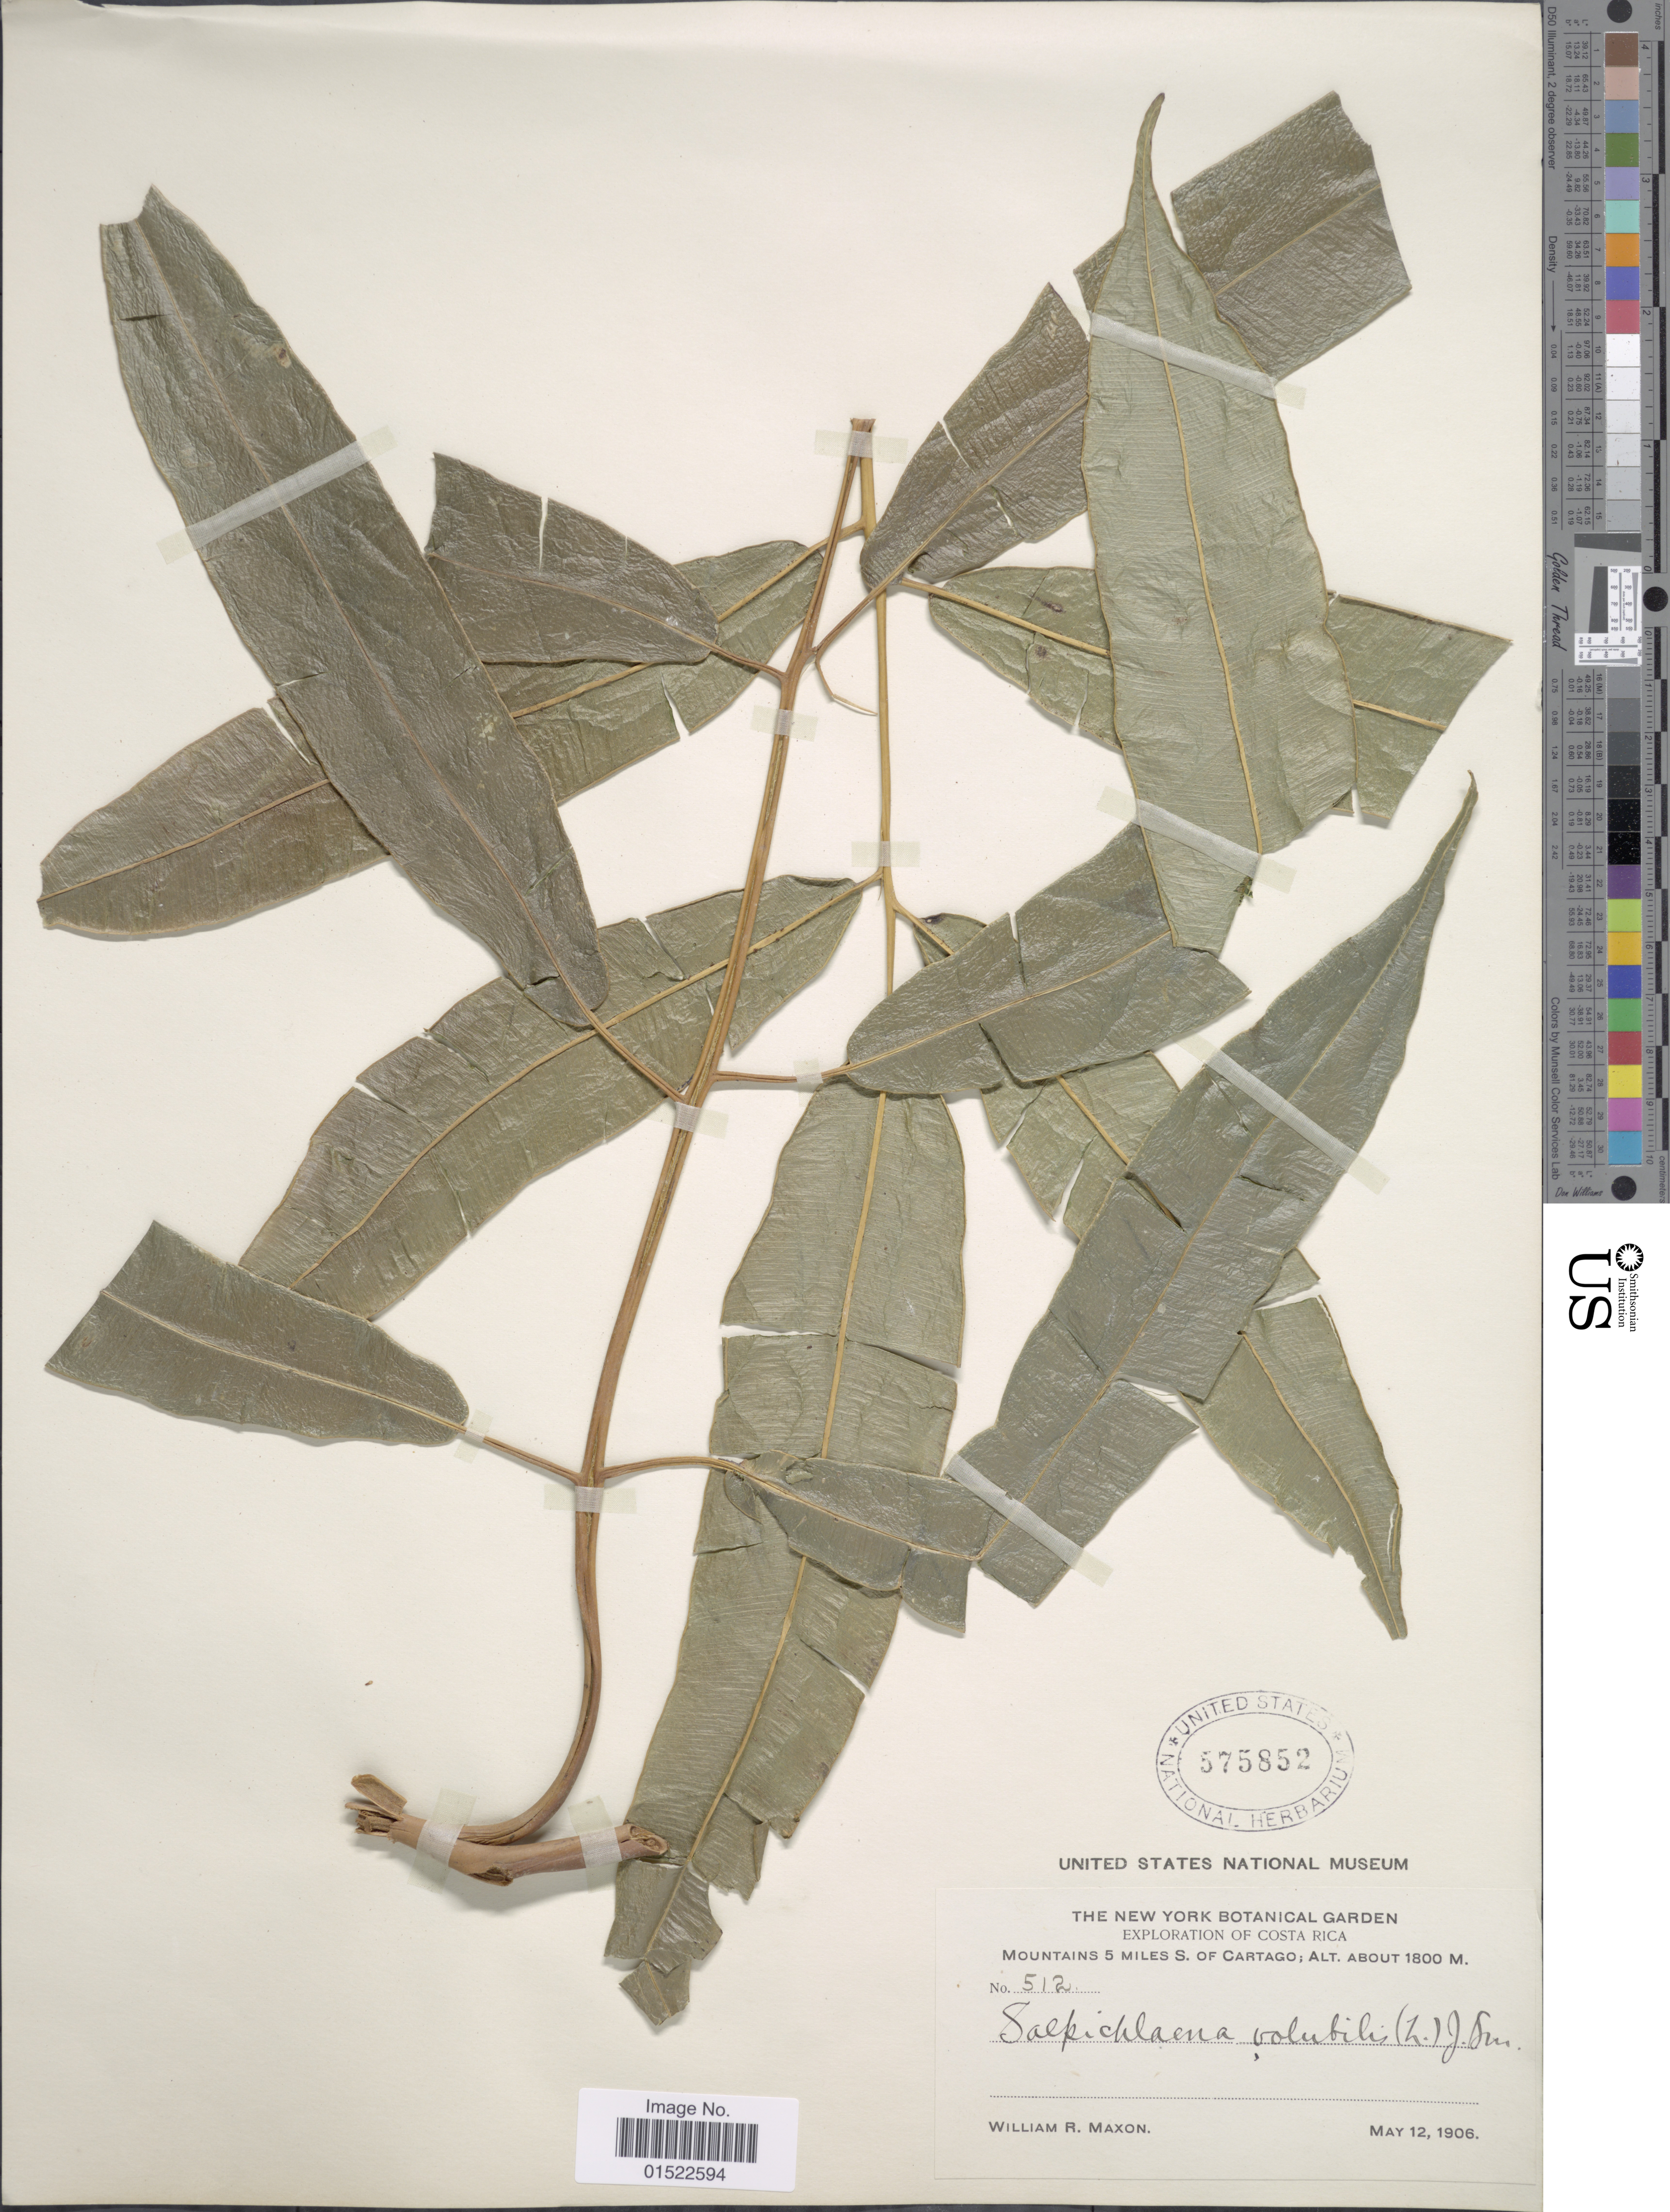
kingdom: Plantae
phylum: Tracheophyta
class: Polypodiopsida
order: Polypodiales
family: Blechnaceae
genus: Salpichlaena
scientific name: Salpichlaena volubilis subsp. thalassica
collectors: W. R. Maxon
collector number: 512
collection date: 1906-05-12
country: Costa Rica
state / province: Cartago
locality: Costa Rica, Mountains 5 miles S. of Cartago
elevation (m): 1800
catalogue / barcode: US 575852